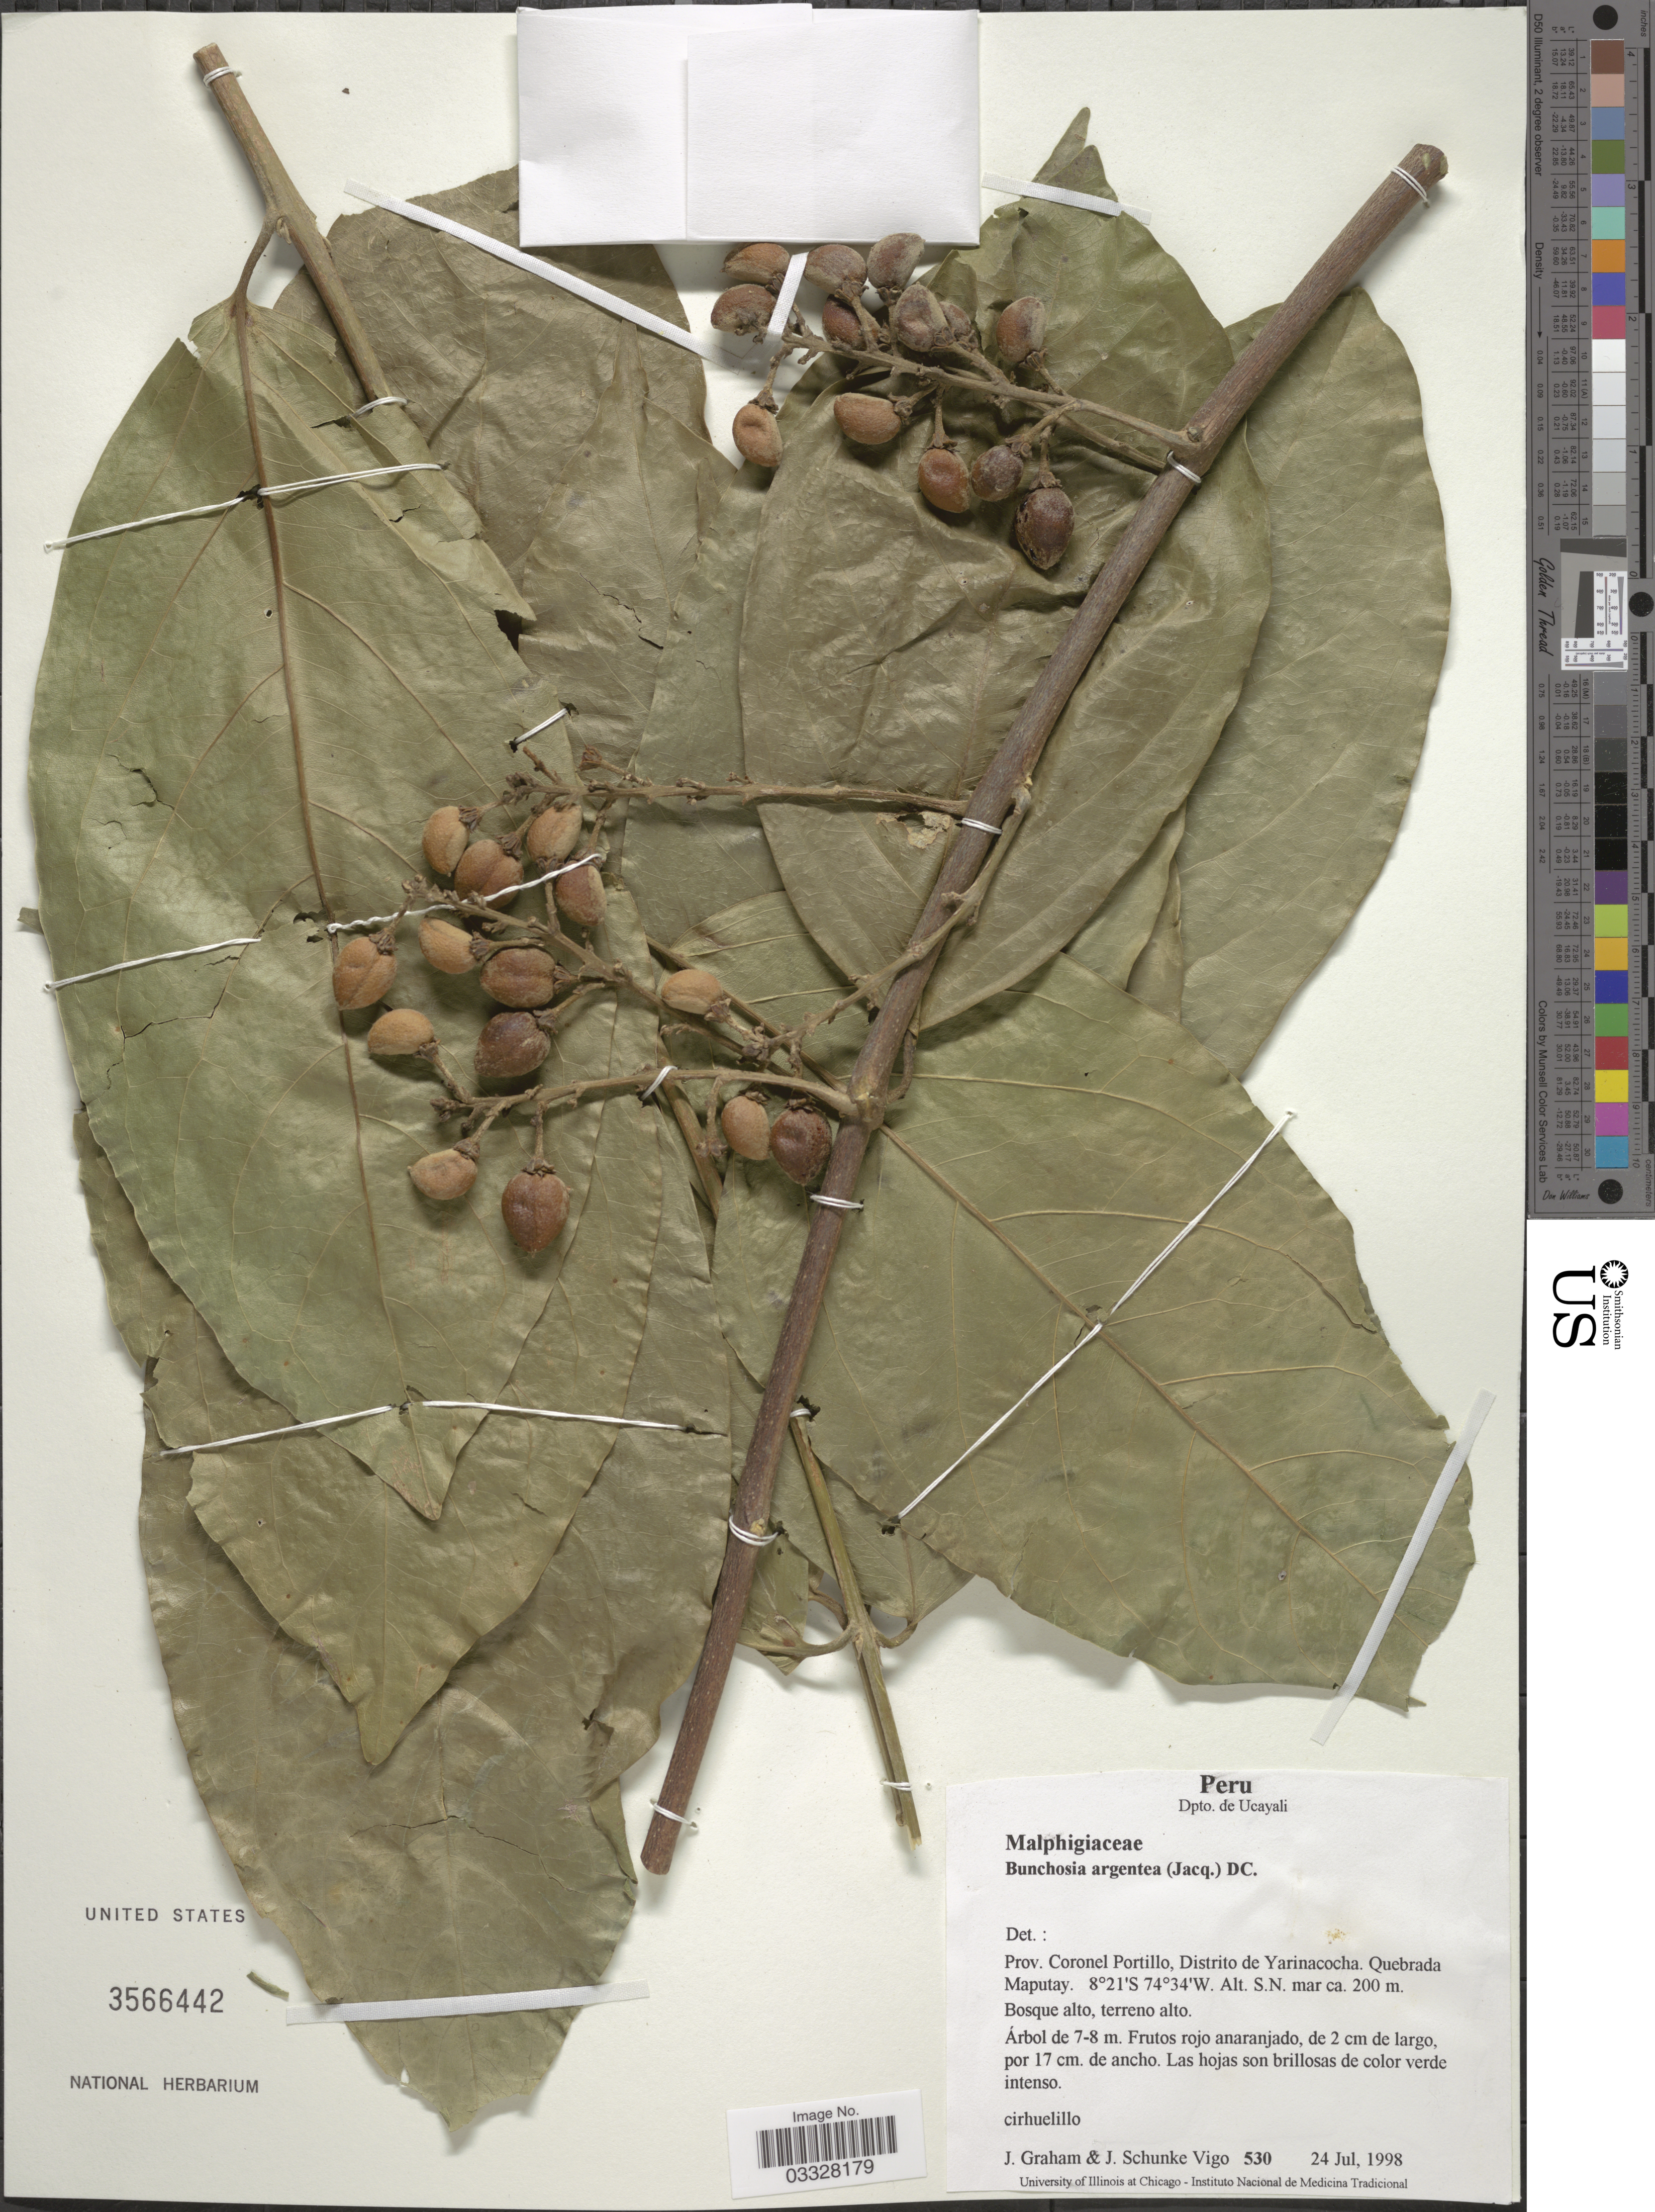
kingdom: Plantae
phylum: Tracheophyta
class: Magnoliopsida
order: Malpighiales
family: Malpighiaceae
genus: Bunchosia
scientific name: Bunchosia argentea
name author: (Jacq.) DC.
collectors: J. Graham & J. Schunke Vigo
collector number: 530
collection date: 1998-07-24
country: Peru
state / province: Ucayali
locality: Dpto. de Ucayali. Prov. Coronel Portillo, Distrito de Yarinacocha. Quebrada Maputay.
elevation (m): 200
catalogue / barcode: US 3566442